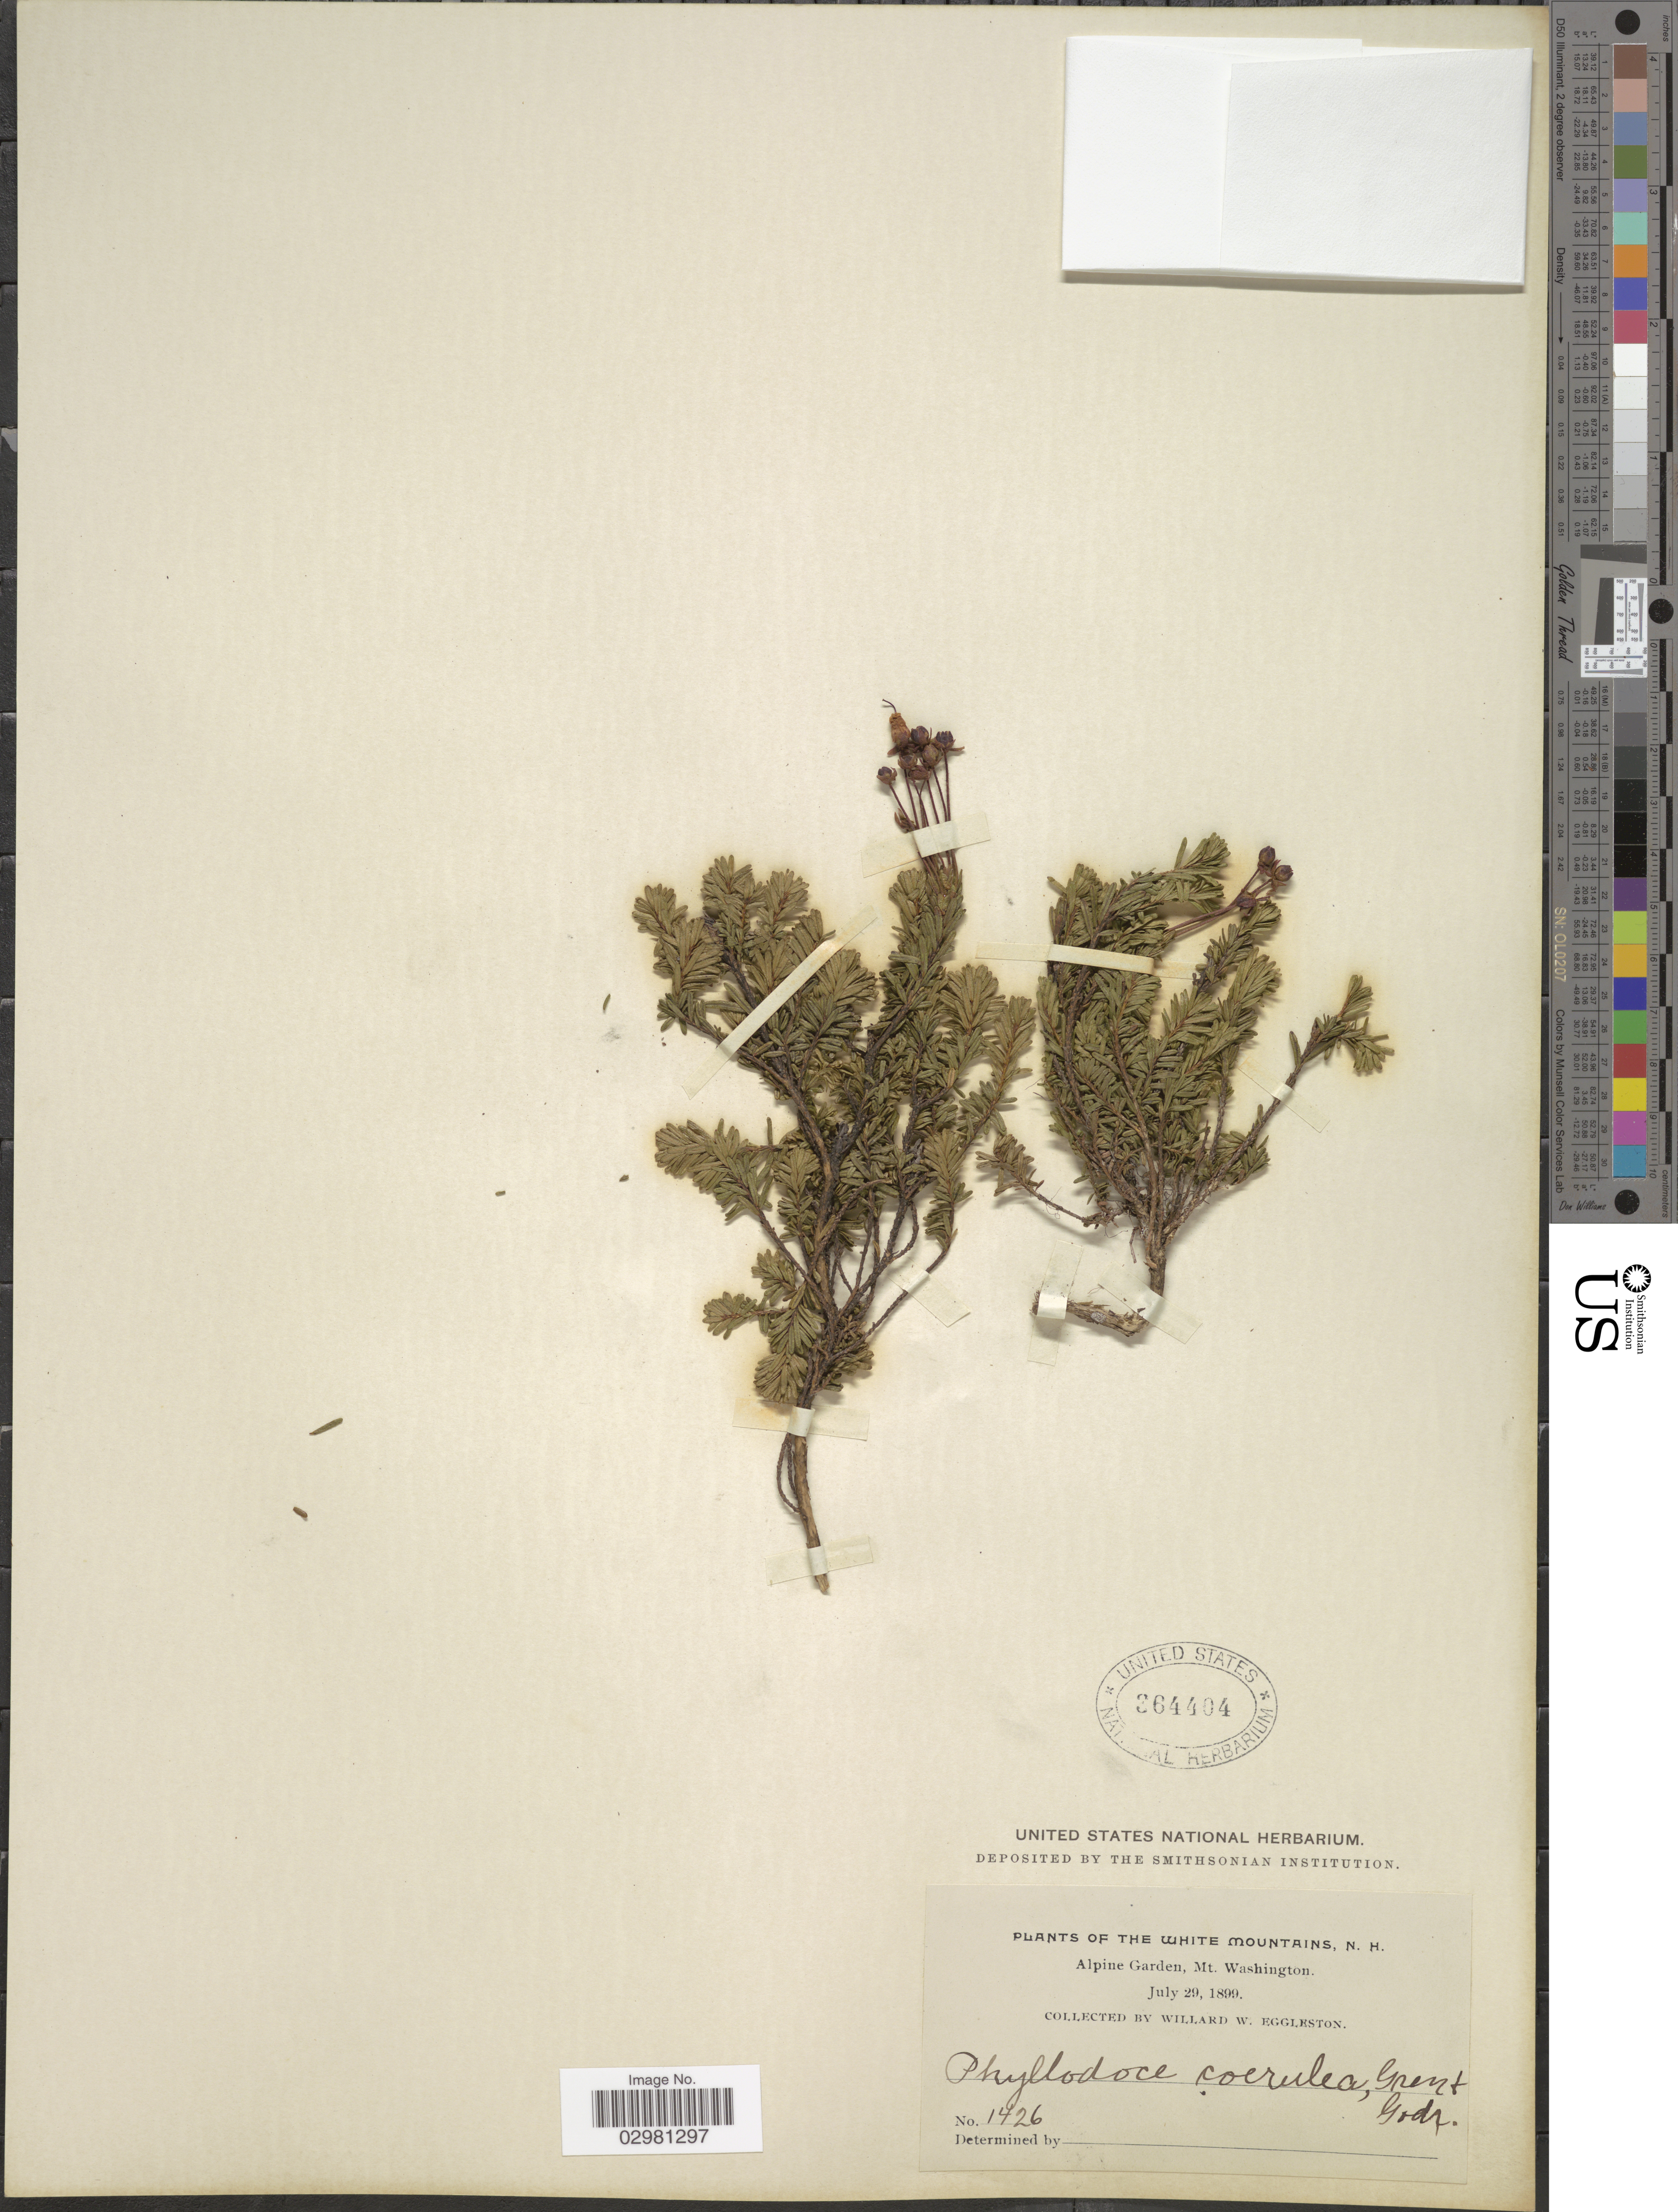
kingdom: Plantae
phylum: Tracheophyta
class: Magnoliopsida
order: Ericales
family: Ericaceae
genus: Phyllodoce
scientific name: Phyllodoce caerulea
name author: (L.) Bab.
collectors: W. W. Eggleston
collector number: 1426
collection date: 1899-07-29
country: United States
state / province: New Hampshire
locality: The White Mountains, Alpine Garden, Mt. Washington.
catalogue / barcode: US 364404